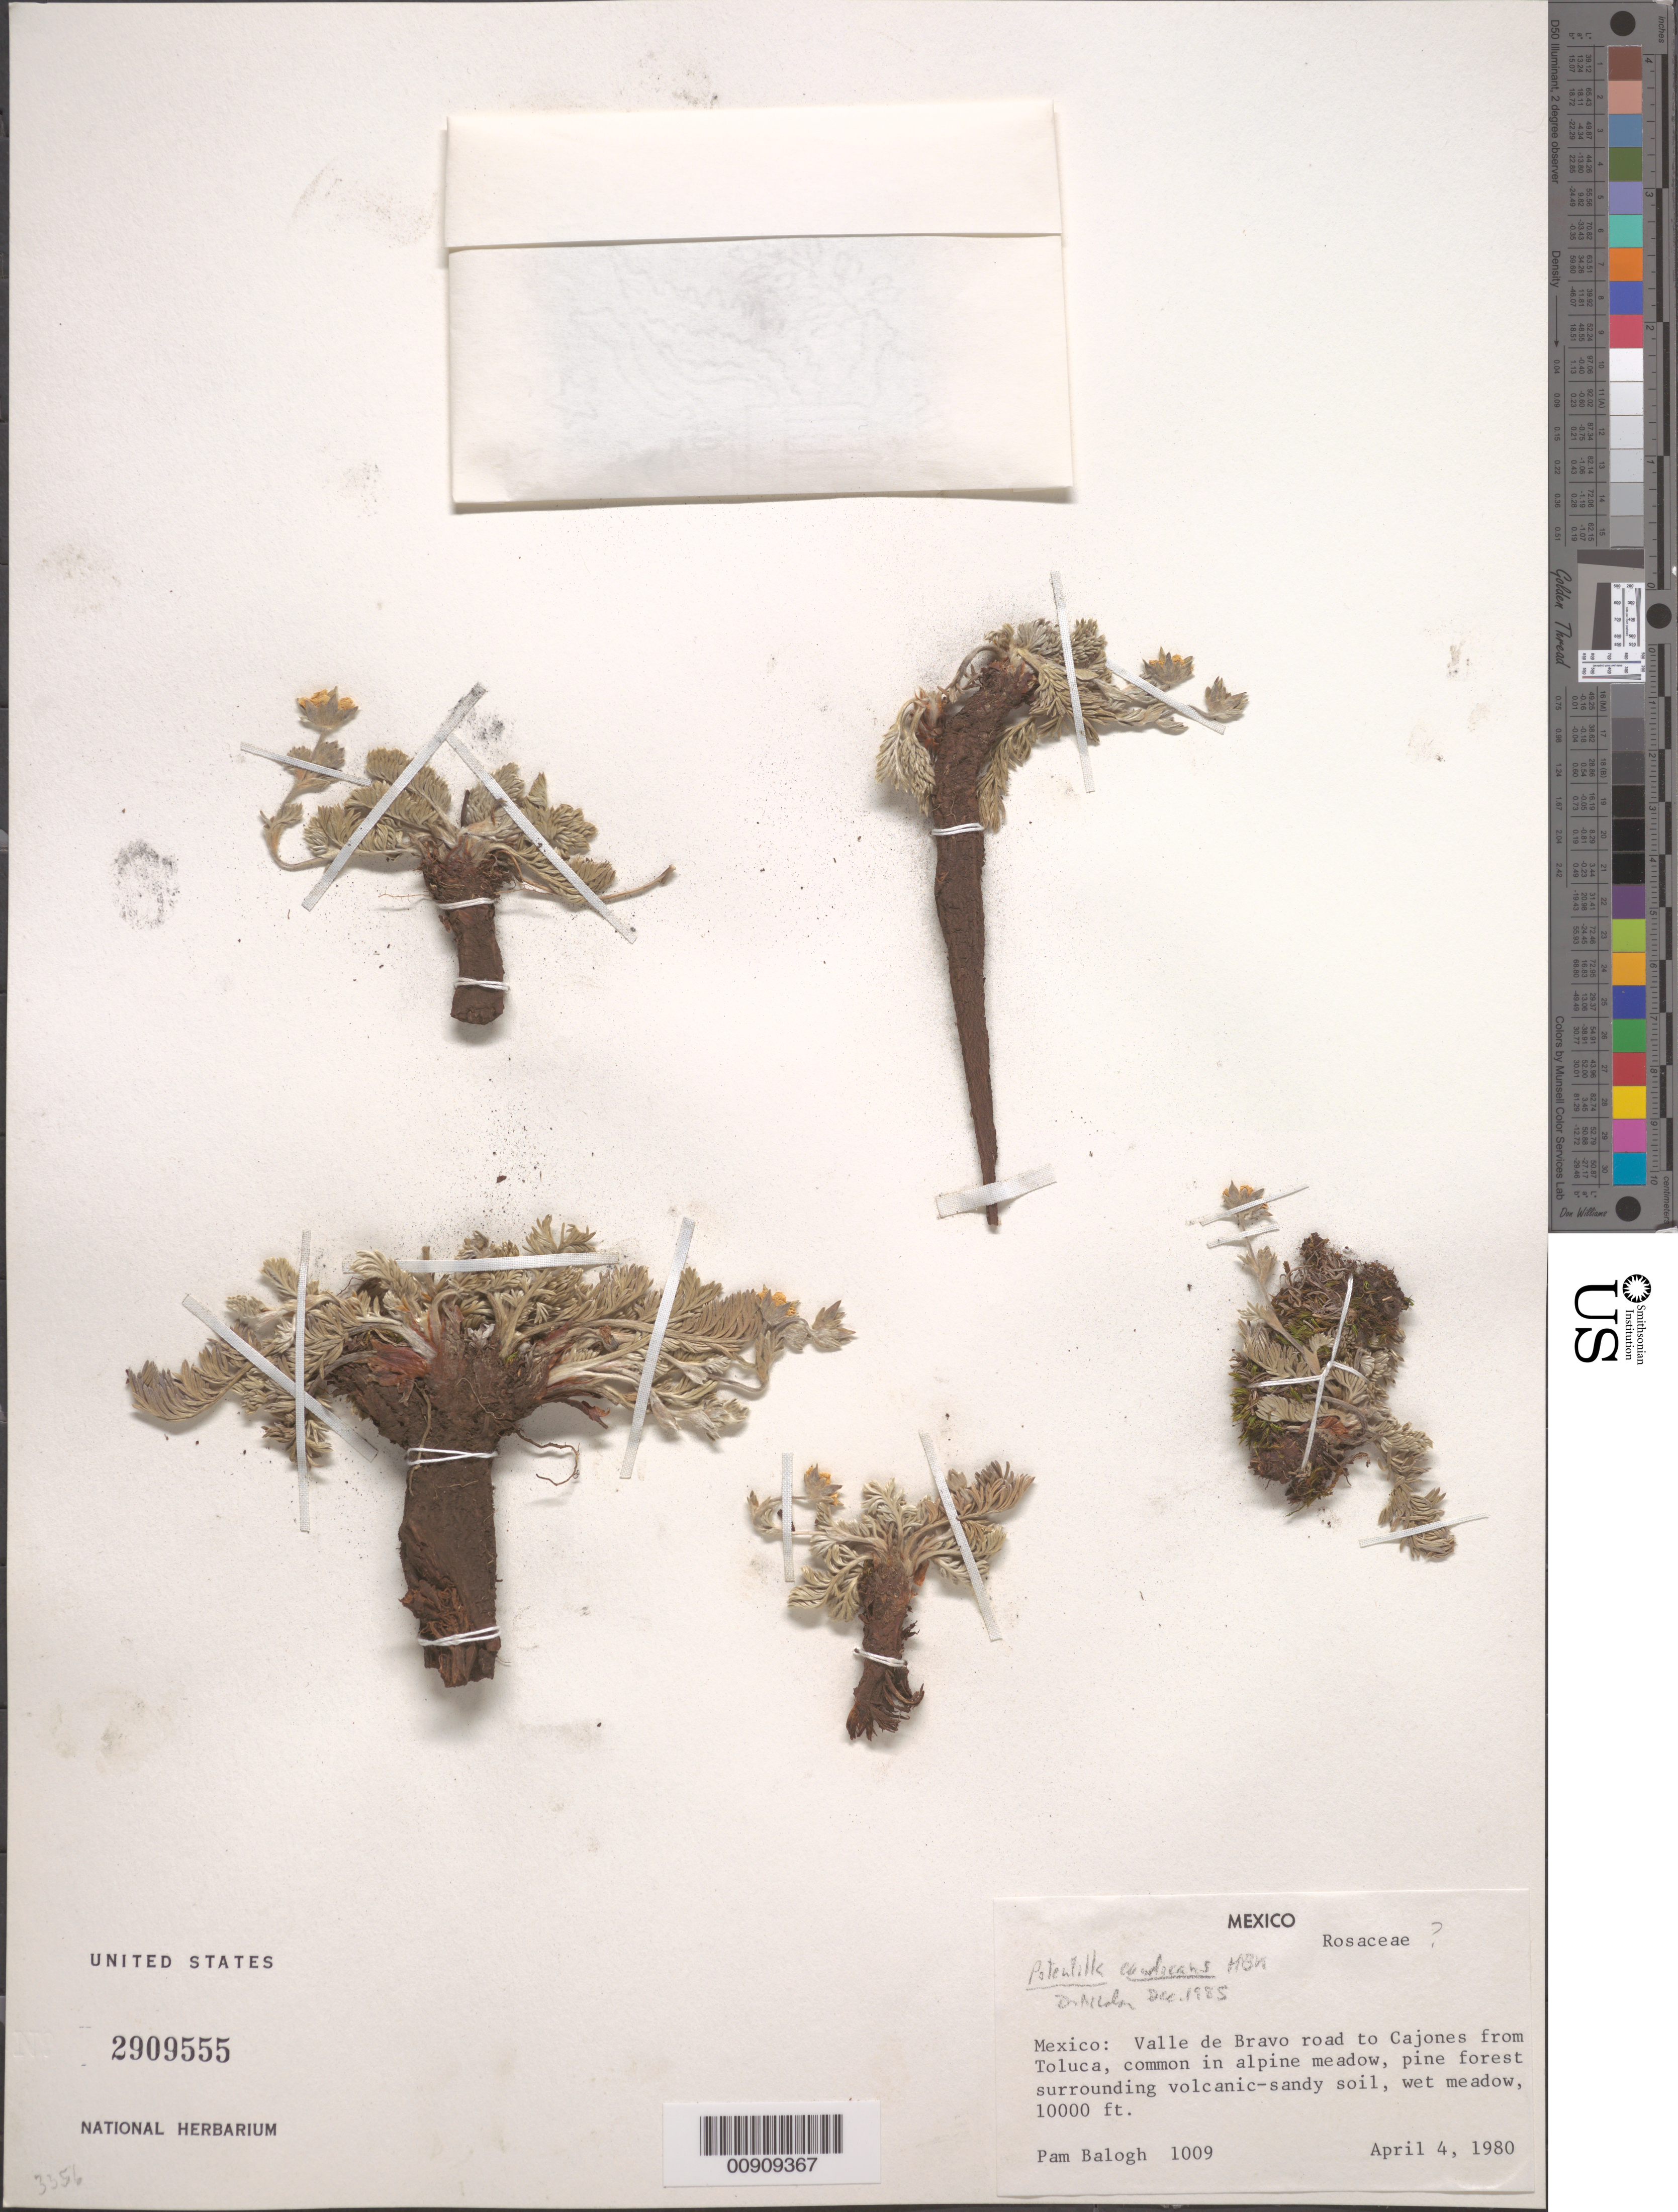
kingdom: Plantae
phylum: Tracheophyta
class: Magnoliopsida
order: Rosales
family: Rosaceae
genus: Potentilla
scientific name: Potentilla candicans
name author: Humb. & Bonpl. ex Nestl.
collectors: P. Balogh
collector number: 1009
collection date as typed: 04 Apr 1980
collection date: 1980-04-04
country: Mexico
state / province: México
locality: Valle de Bravo to Cajones from Toluca.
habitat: Common in alpine meadow, pine forest surrounding volcanic-sandy soil, wet meadow.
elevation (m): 3048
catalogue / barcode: US 2909555